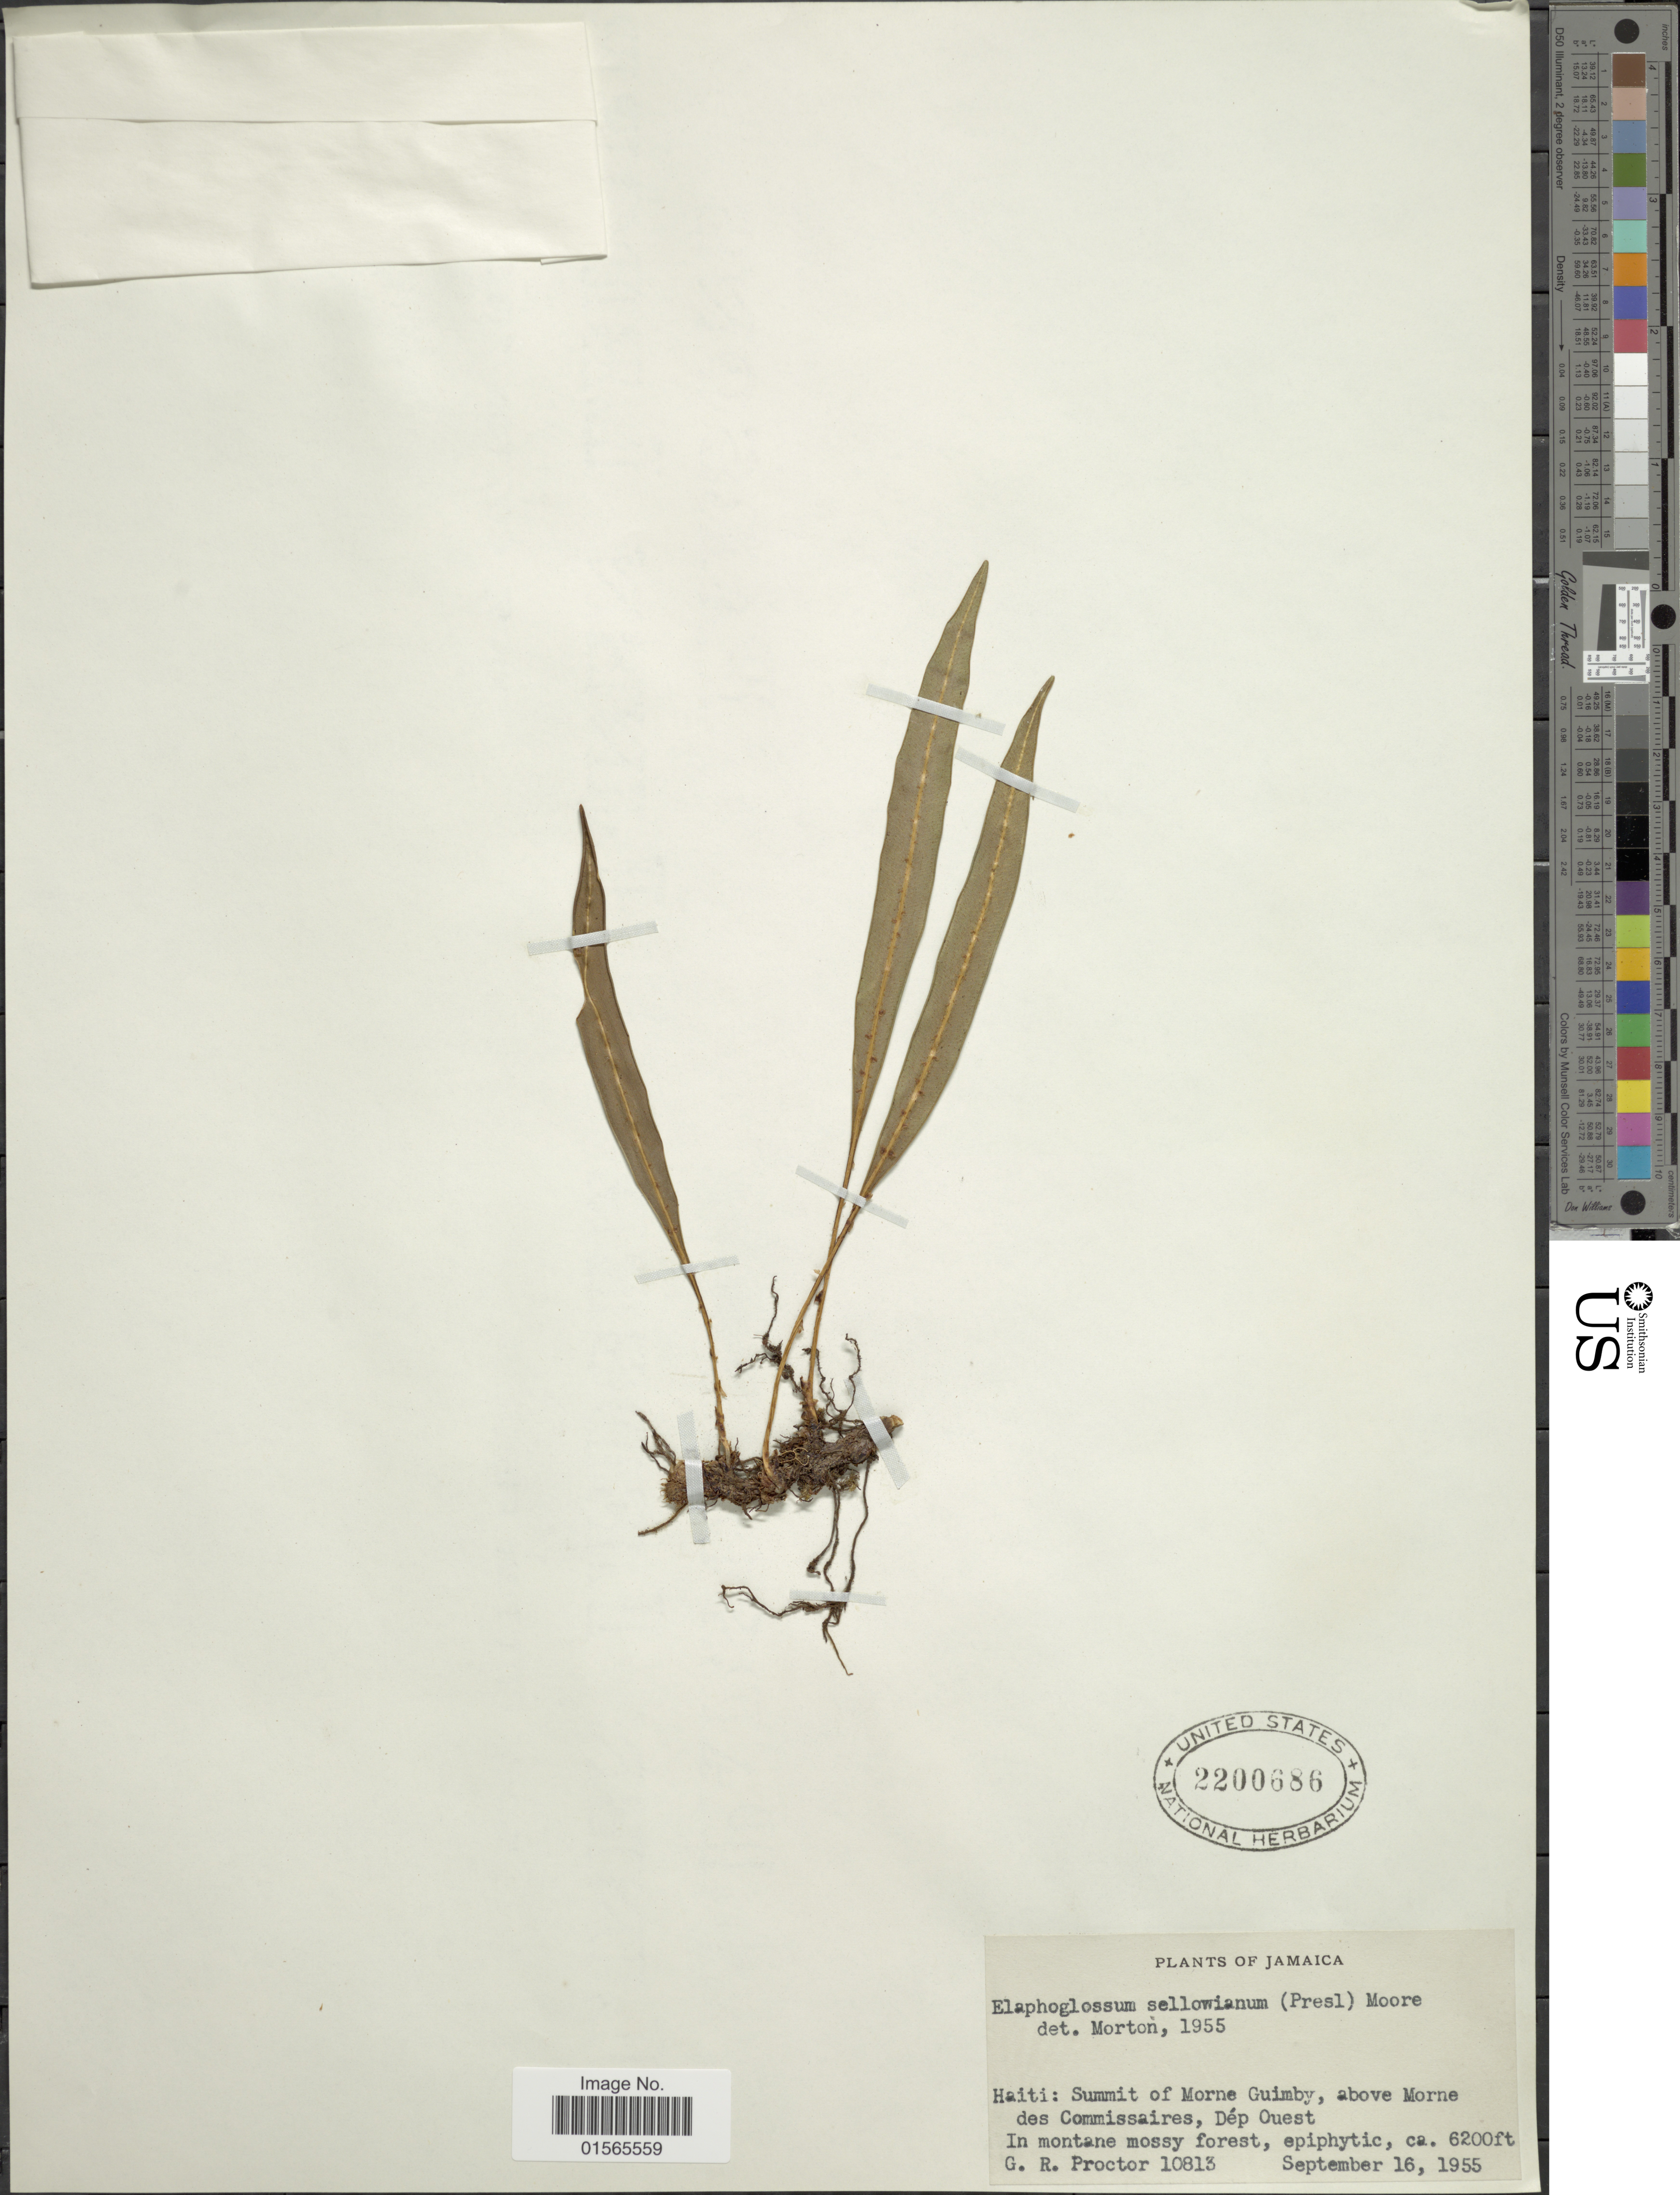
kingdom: Plantae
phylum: Tracheophyta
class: Polypodiopsida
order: Polypodiales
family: Dryopteridaceae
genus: Elaphoglossum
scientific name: Elaphoglossum inaequalifolium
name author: (Jenman) C. Chr.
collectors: G. Proctor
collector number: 10813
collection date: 1955-09-16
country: Haiti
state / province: Ouest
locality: Summit of Morne Guimby, above Morne des Commisaires, Dép Ouest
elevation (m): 1890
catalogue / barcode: US 2200686